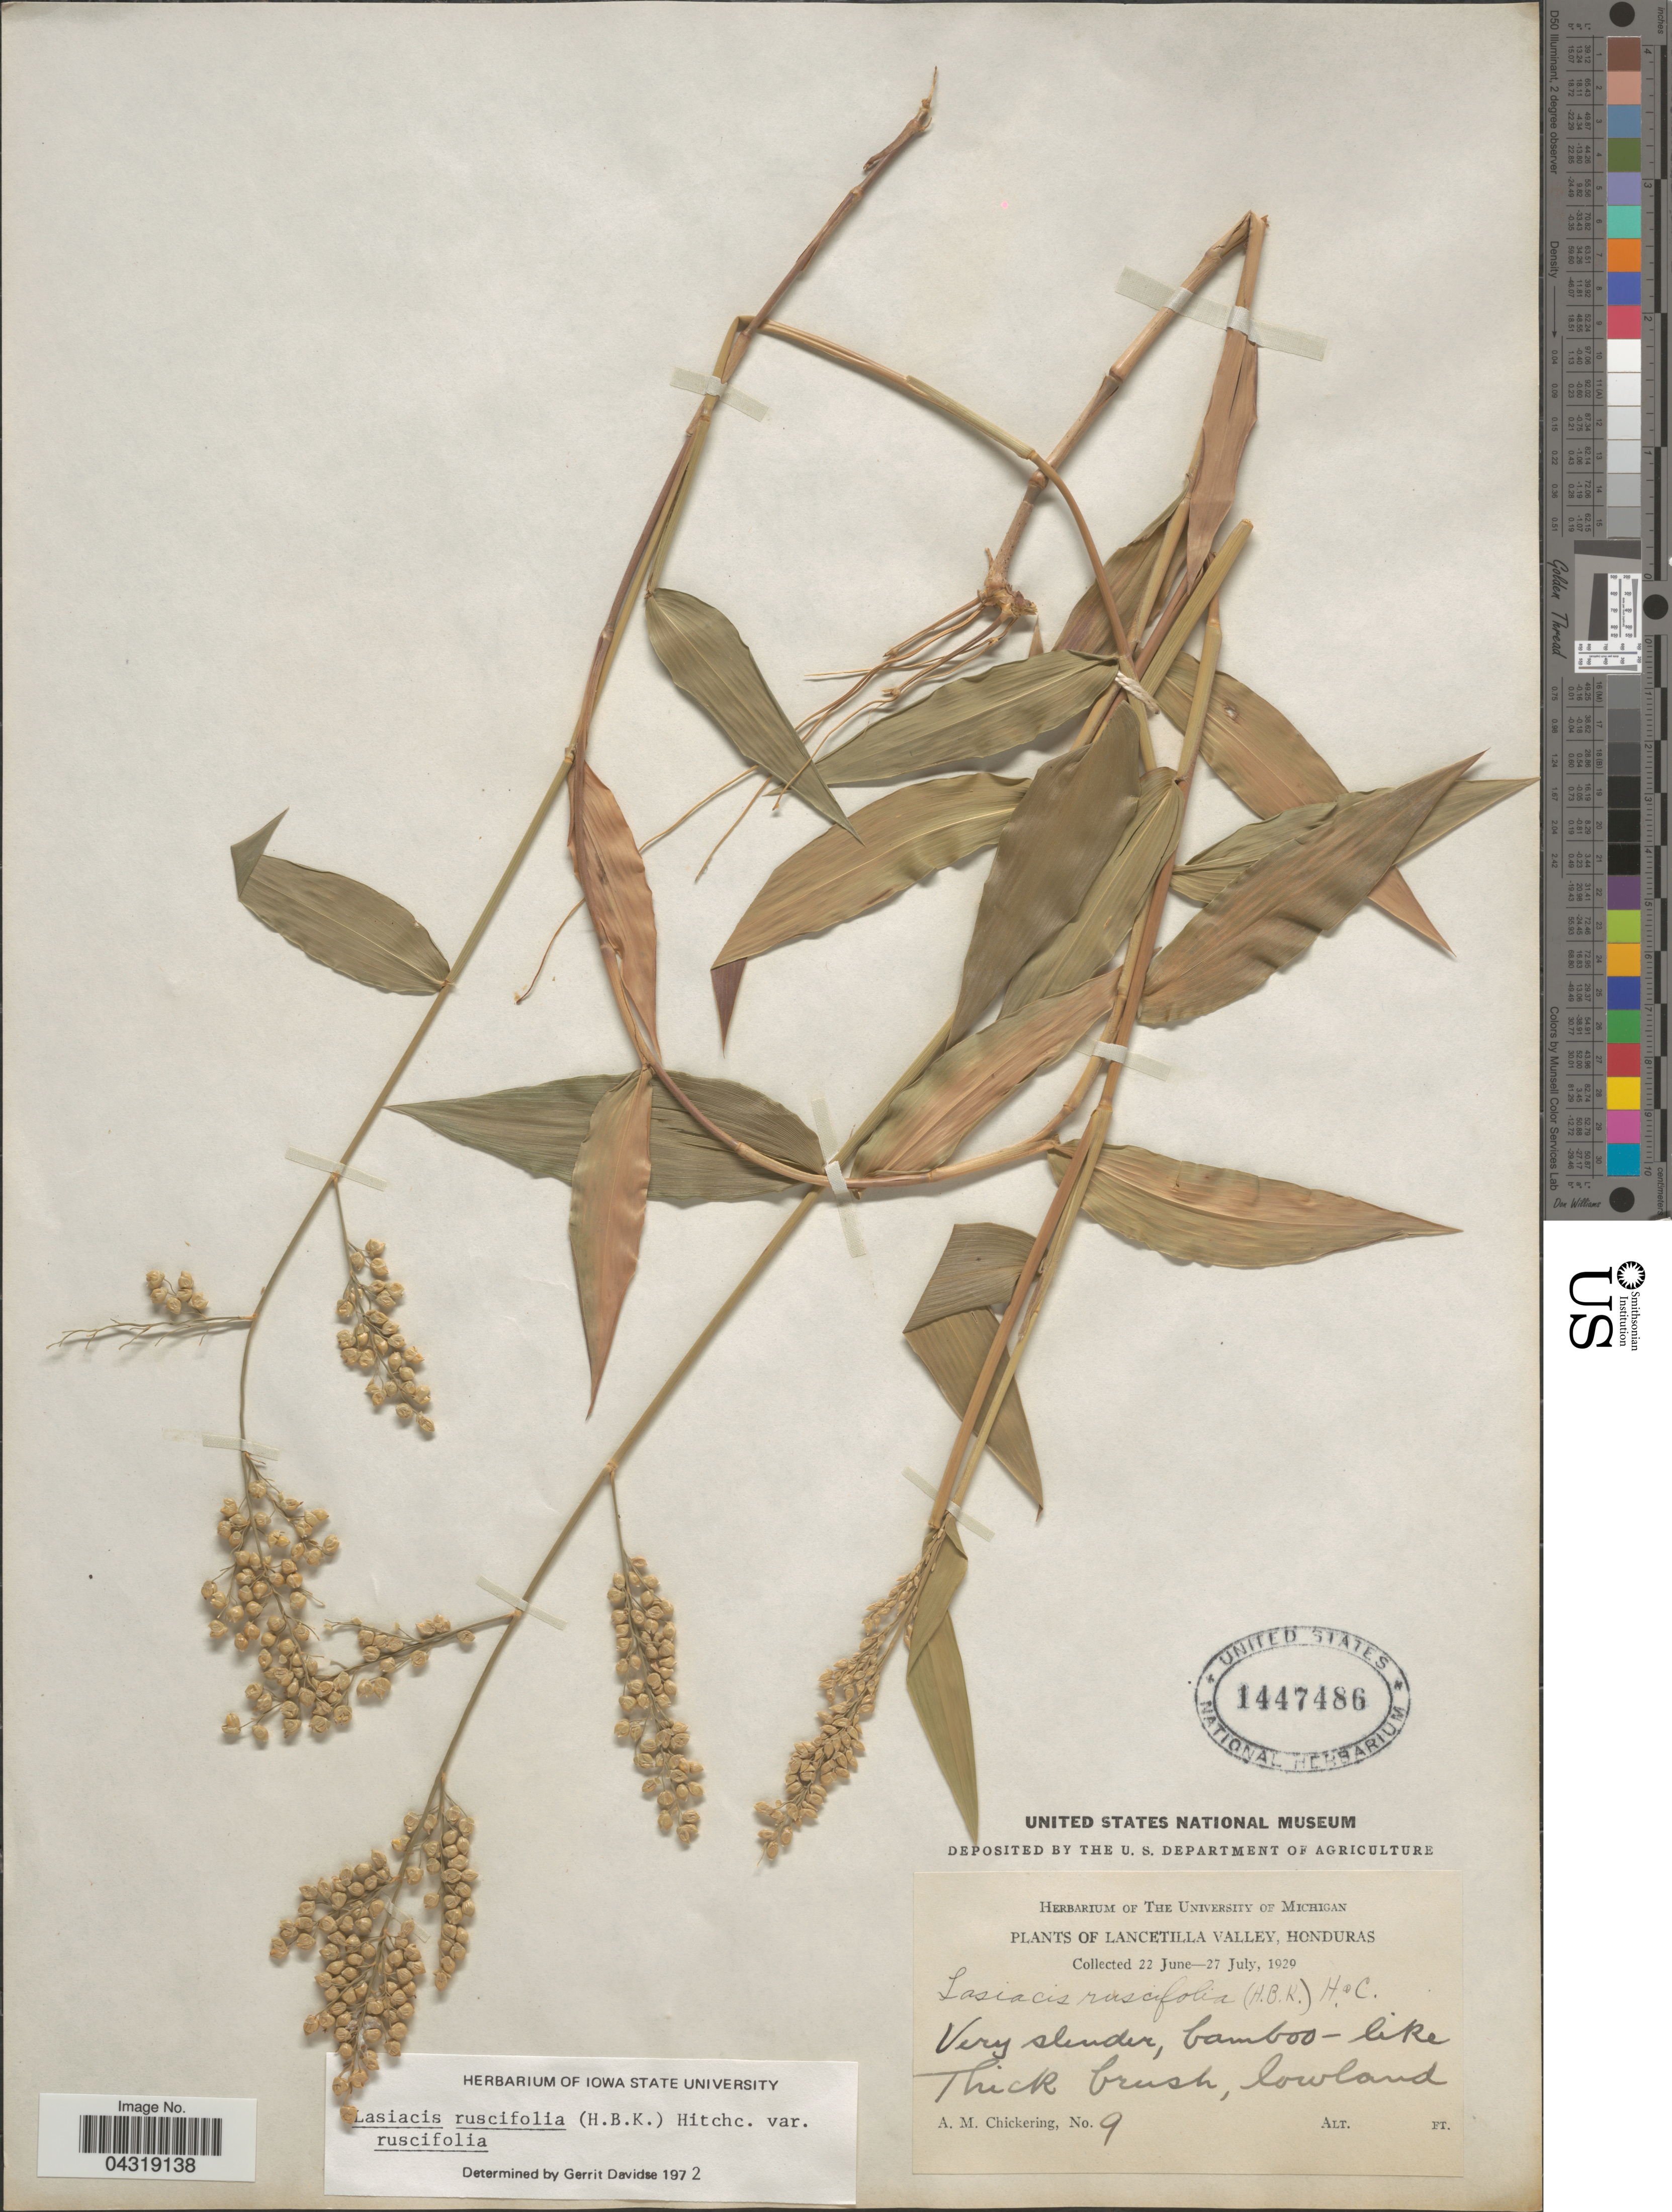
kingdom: Plantae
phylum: Tracheophyta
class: Liliopsida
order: Poales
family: Poaceae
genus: Lasiacis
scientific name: Lasiacis ruscifolia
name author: (Kunth) Hitchc.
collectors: A. Chickering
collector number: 9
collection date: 1929-06-22/1929-07-27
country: Honduras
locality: Lancetilla Valley.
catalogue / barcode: US 1447486